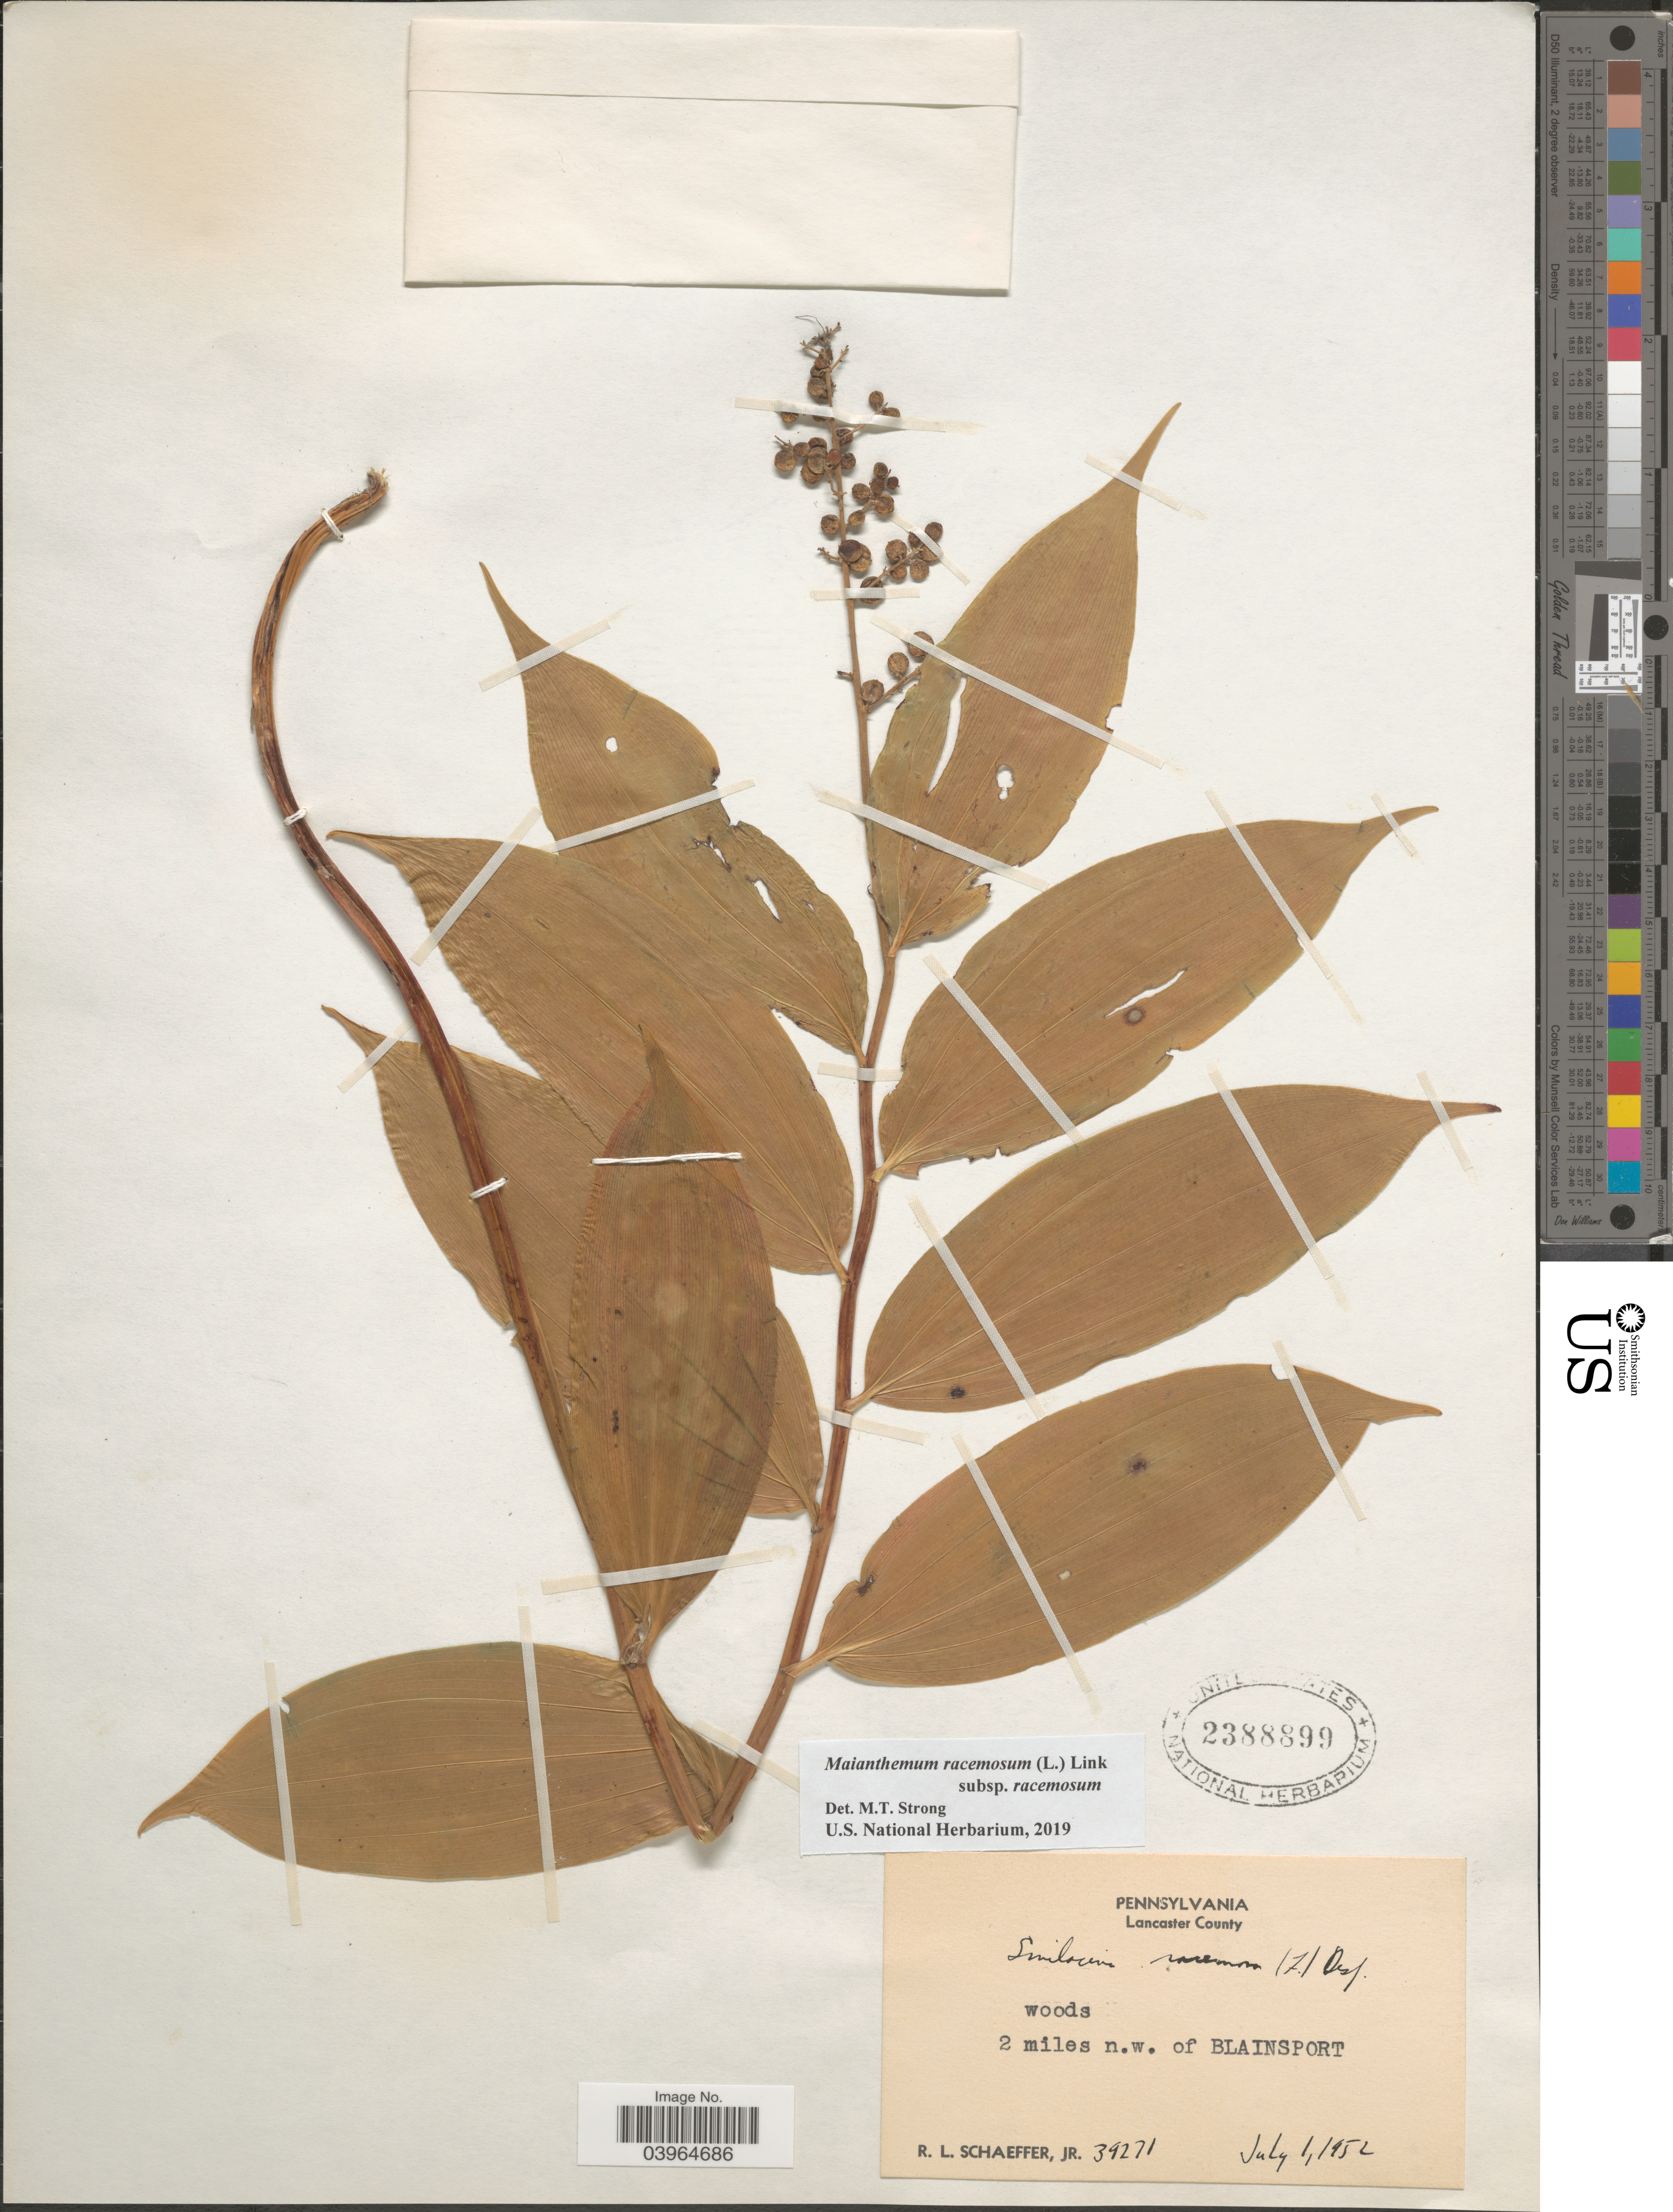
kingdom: Plantae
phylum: Tracheophyta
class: Liliopsida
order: Asparagales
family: Asparagaceae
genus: Maianthemum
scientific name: Maianthemum racemosum subsp. racemosum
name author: (L.) Link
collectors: R. L. Schaeffer Jr.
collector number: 39271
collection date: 1952-07-01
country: United States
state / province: Pennsylvania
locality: Lancaster County. 2 miles n.w. of Blainsport.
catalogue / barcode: US 2388899